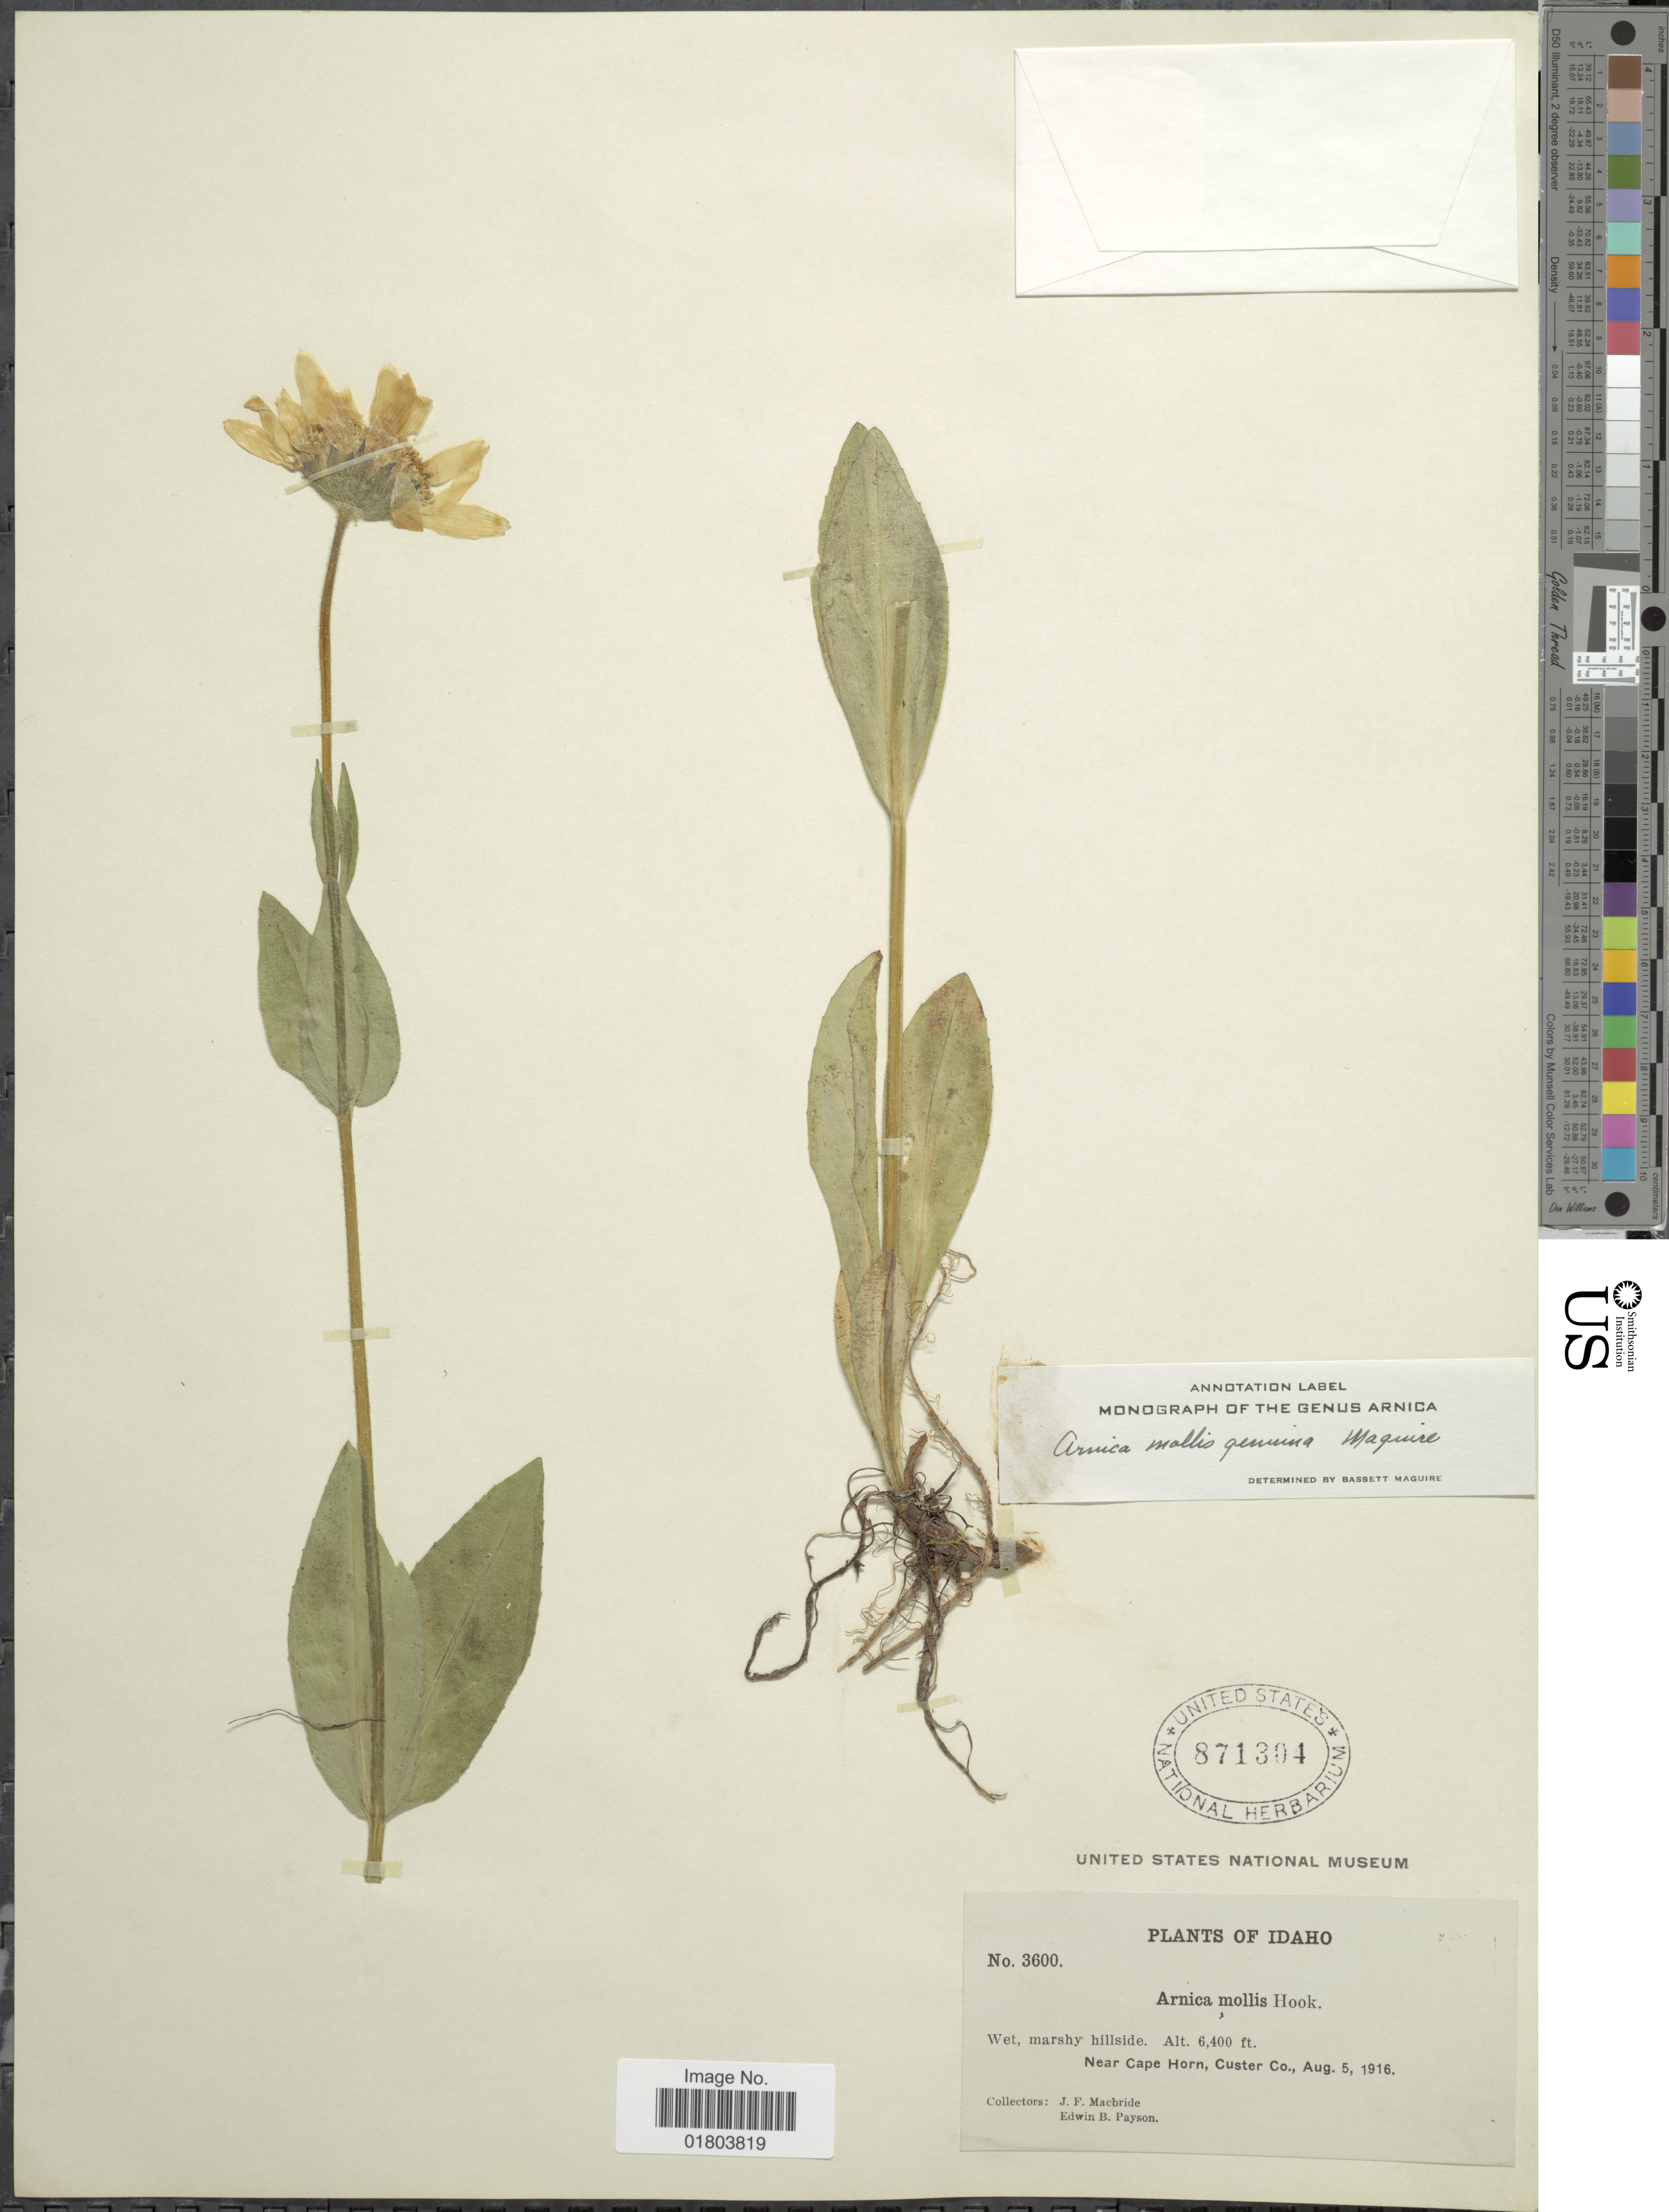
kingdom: Plantae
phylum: Tracheophyta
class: Magnoliopsida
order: Asterales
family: Asteraceae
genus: Arnica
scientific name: Arnica mollis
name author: Hook.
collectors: J. F. Macbride & E. B. Payson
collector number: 3600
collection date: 1916-08-05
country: United States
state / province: Idaho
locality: Wet, marshy hillside, Near Cape Horn, Custer Co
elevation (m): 1951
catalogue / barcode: US 871304